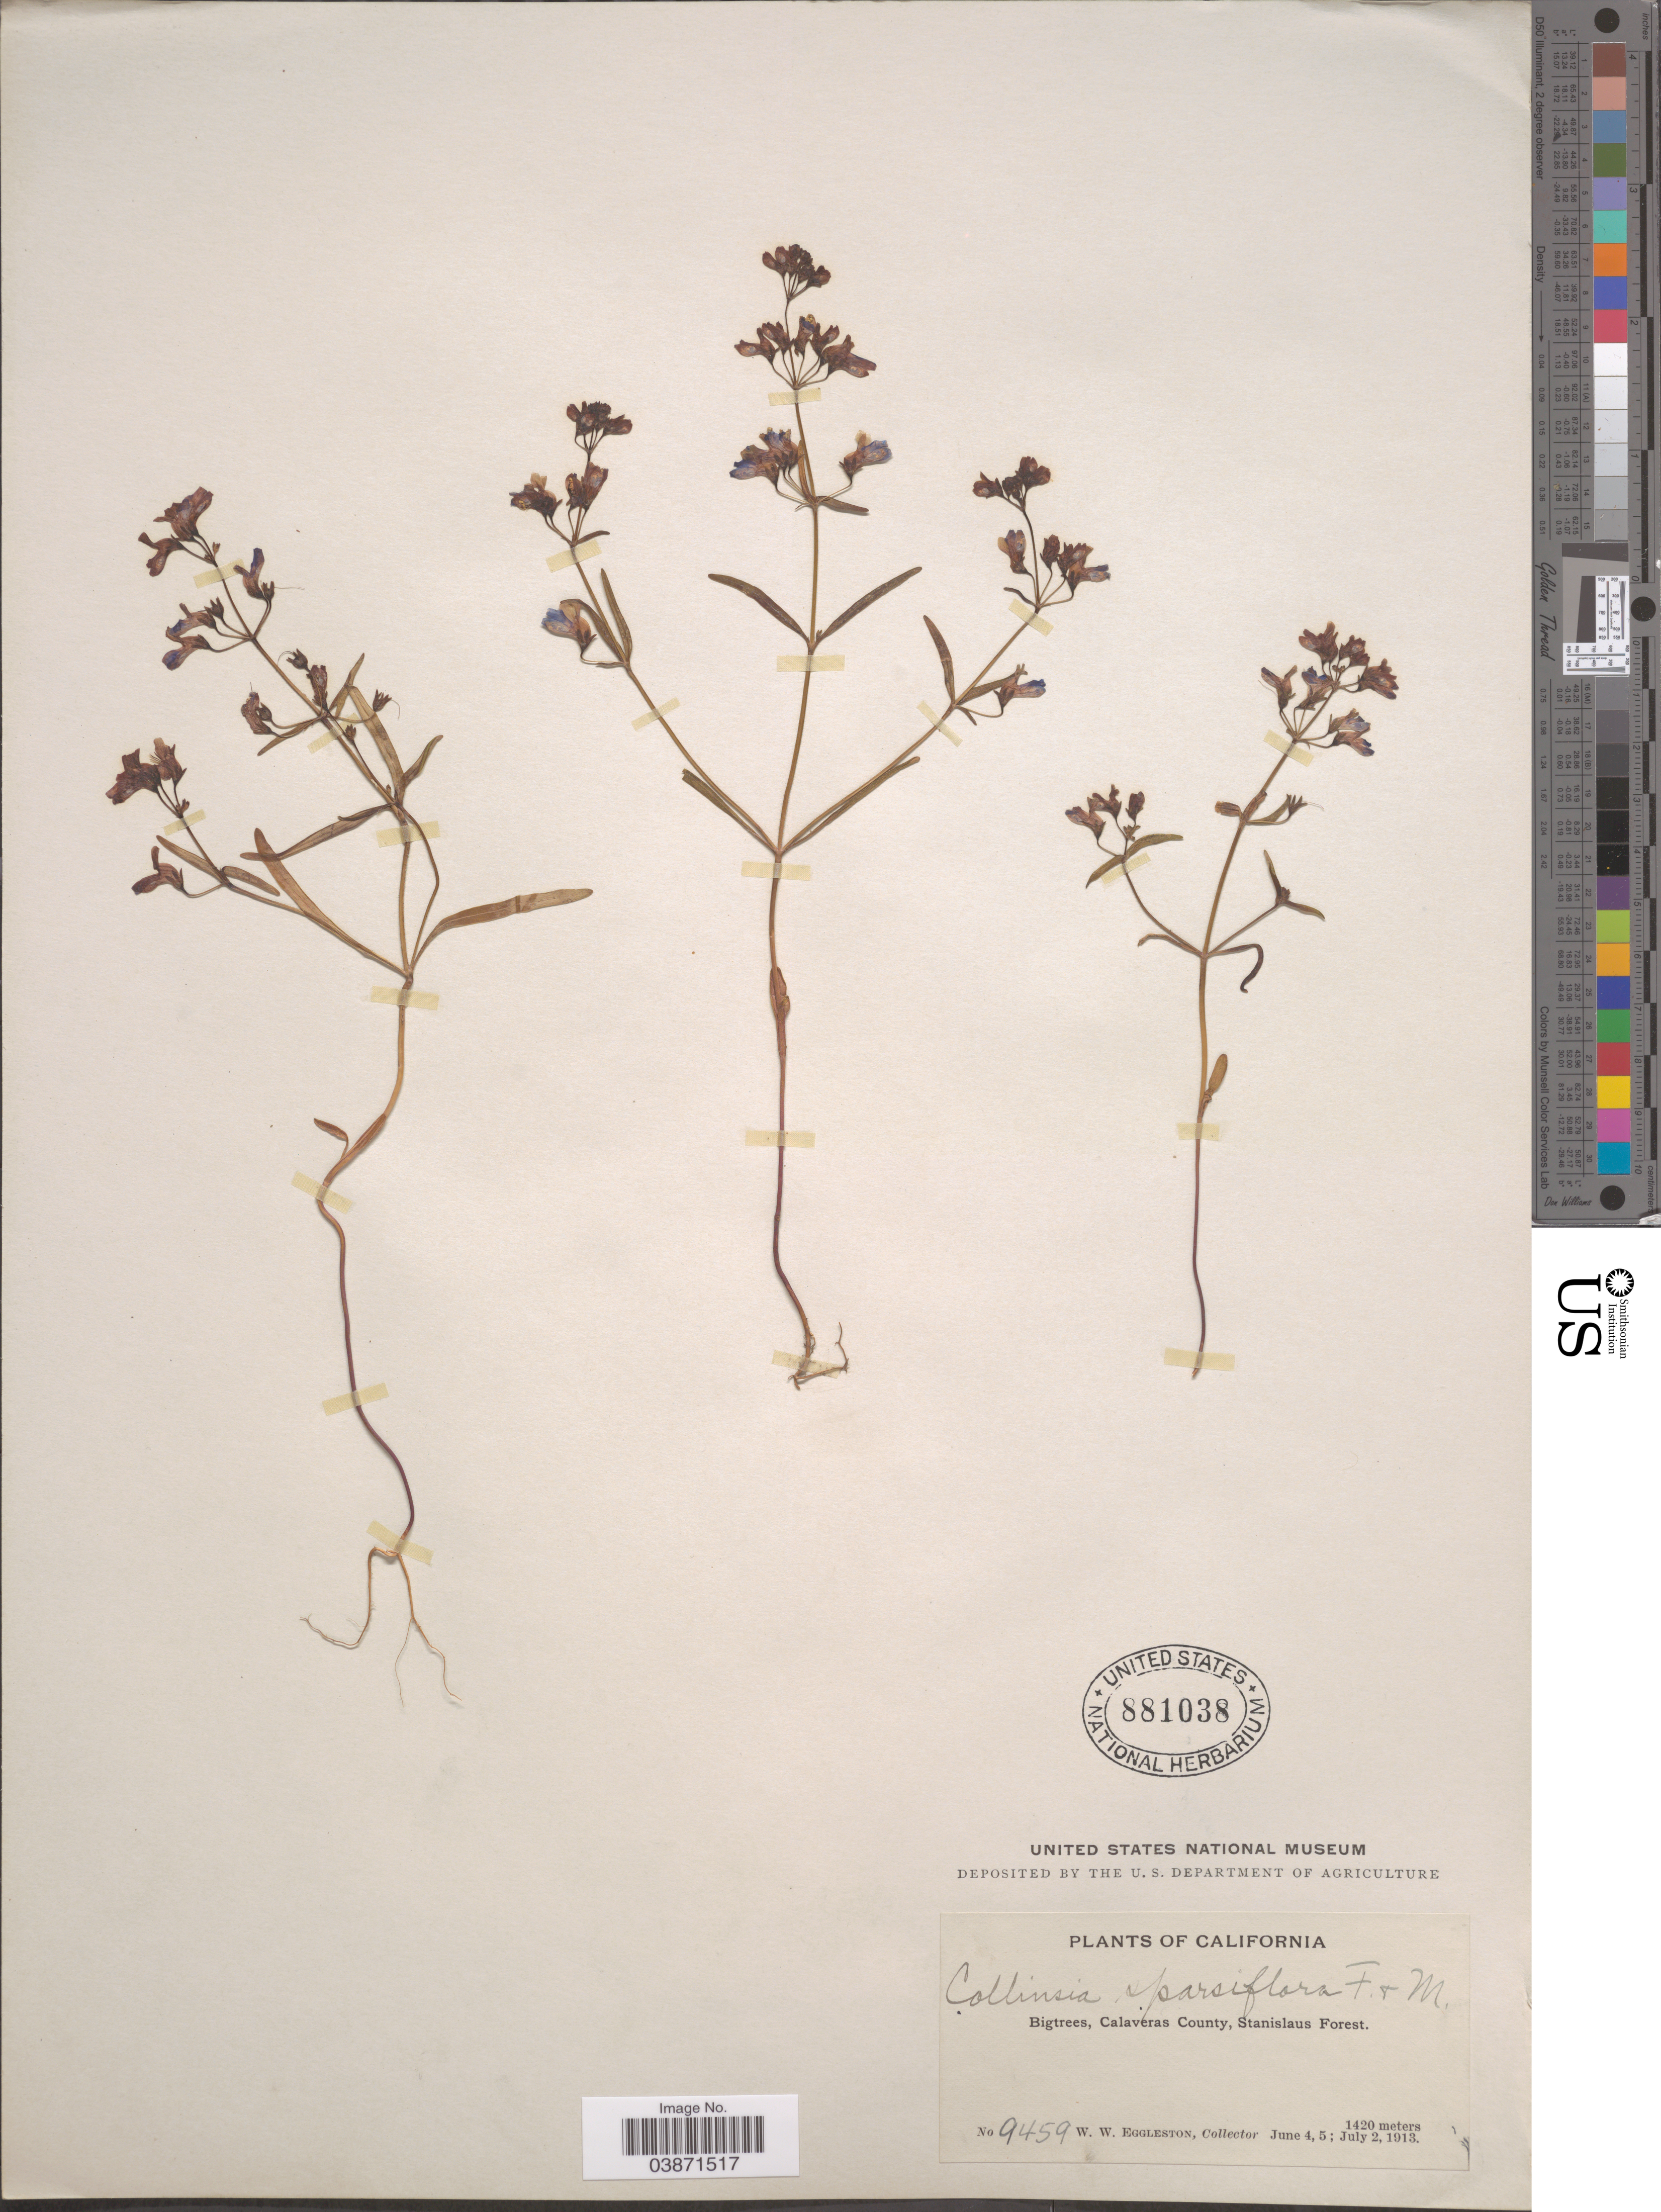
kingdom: Plantae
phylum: Tracheophyta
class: Magnoliopsida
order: Lamiales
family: Plantaginaceae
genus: Collinsia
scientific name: Collinsia sparsiflora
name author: Fisch. & C.A. Mey.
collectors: W. W. Eggleston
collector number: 9459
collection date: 1913-06-04/1913-07-02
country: United States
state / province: California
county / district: Calaveras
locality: Bigtrees, Calaveras County, Stanislaus Forest.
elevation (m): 433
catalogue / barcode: US 881038